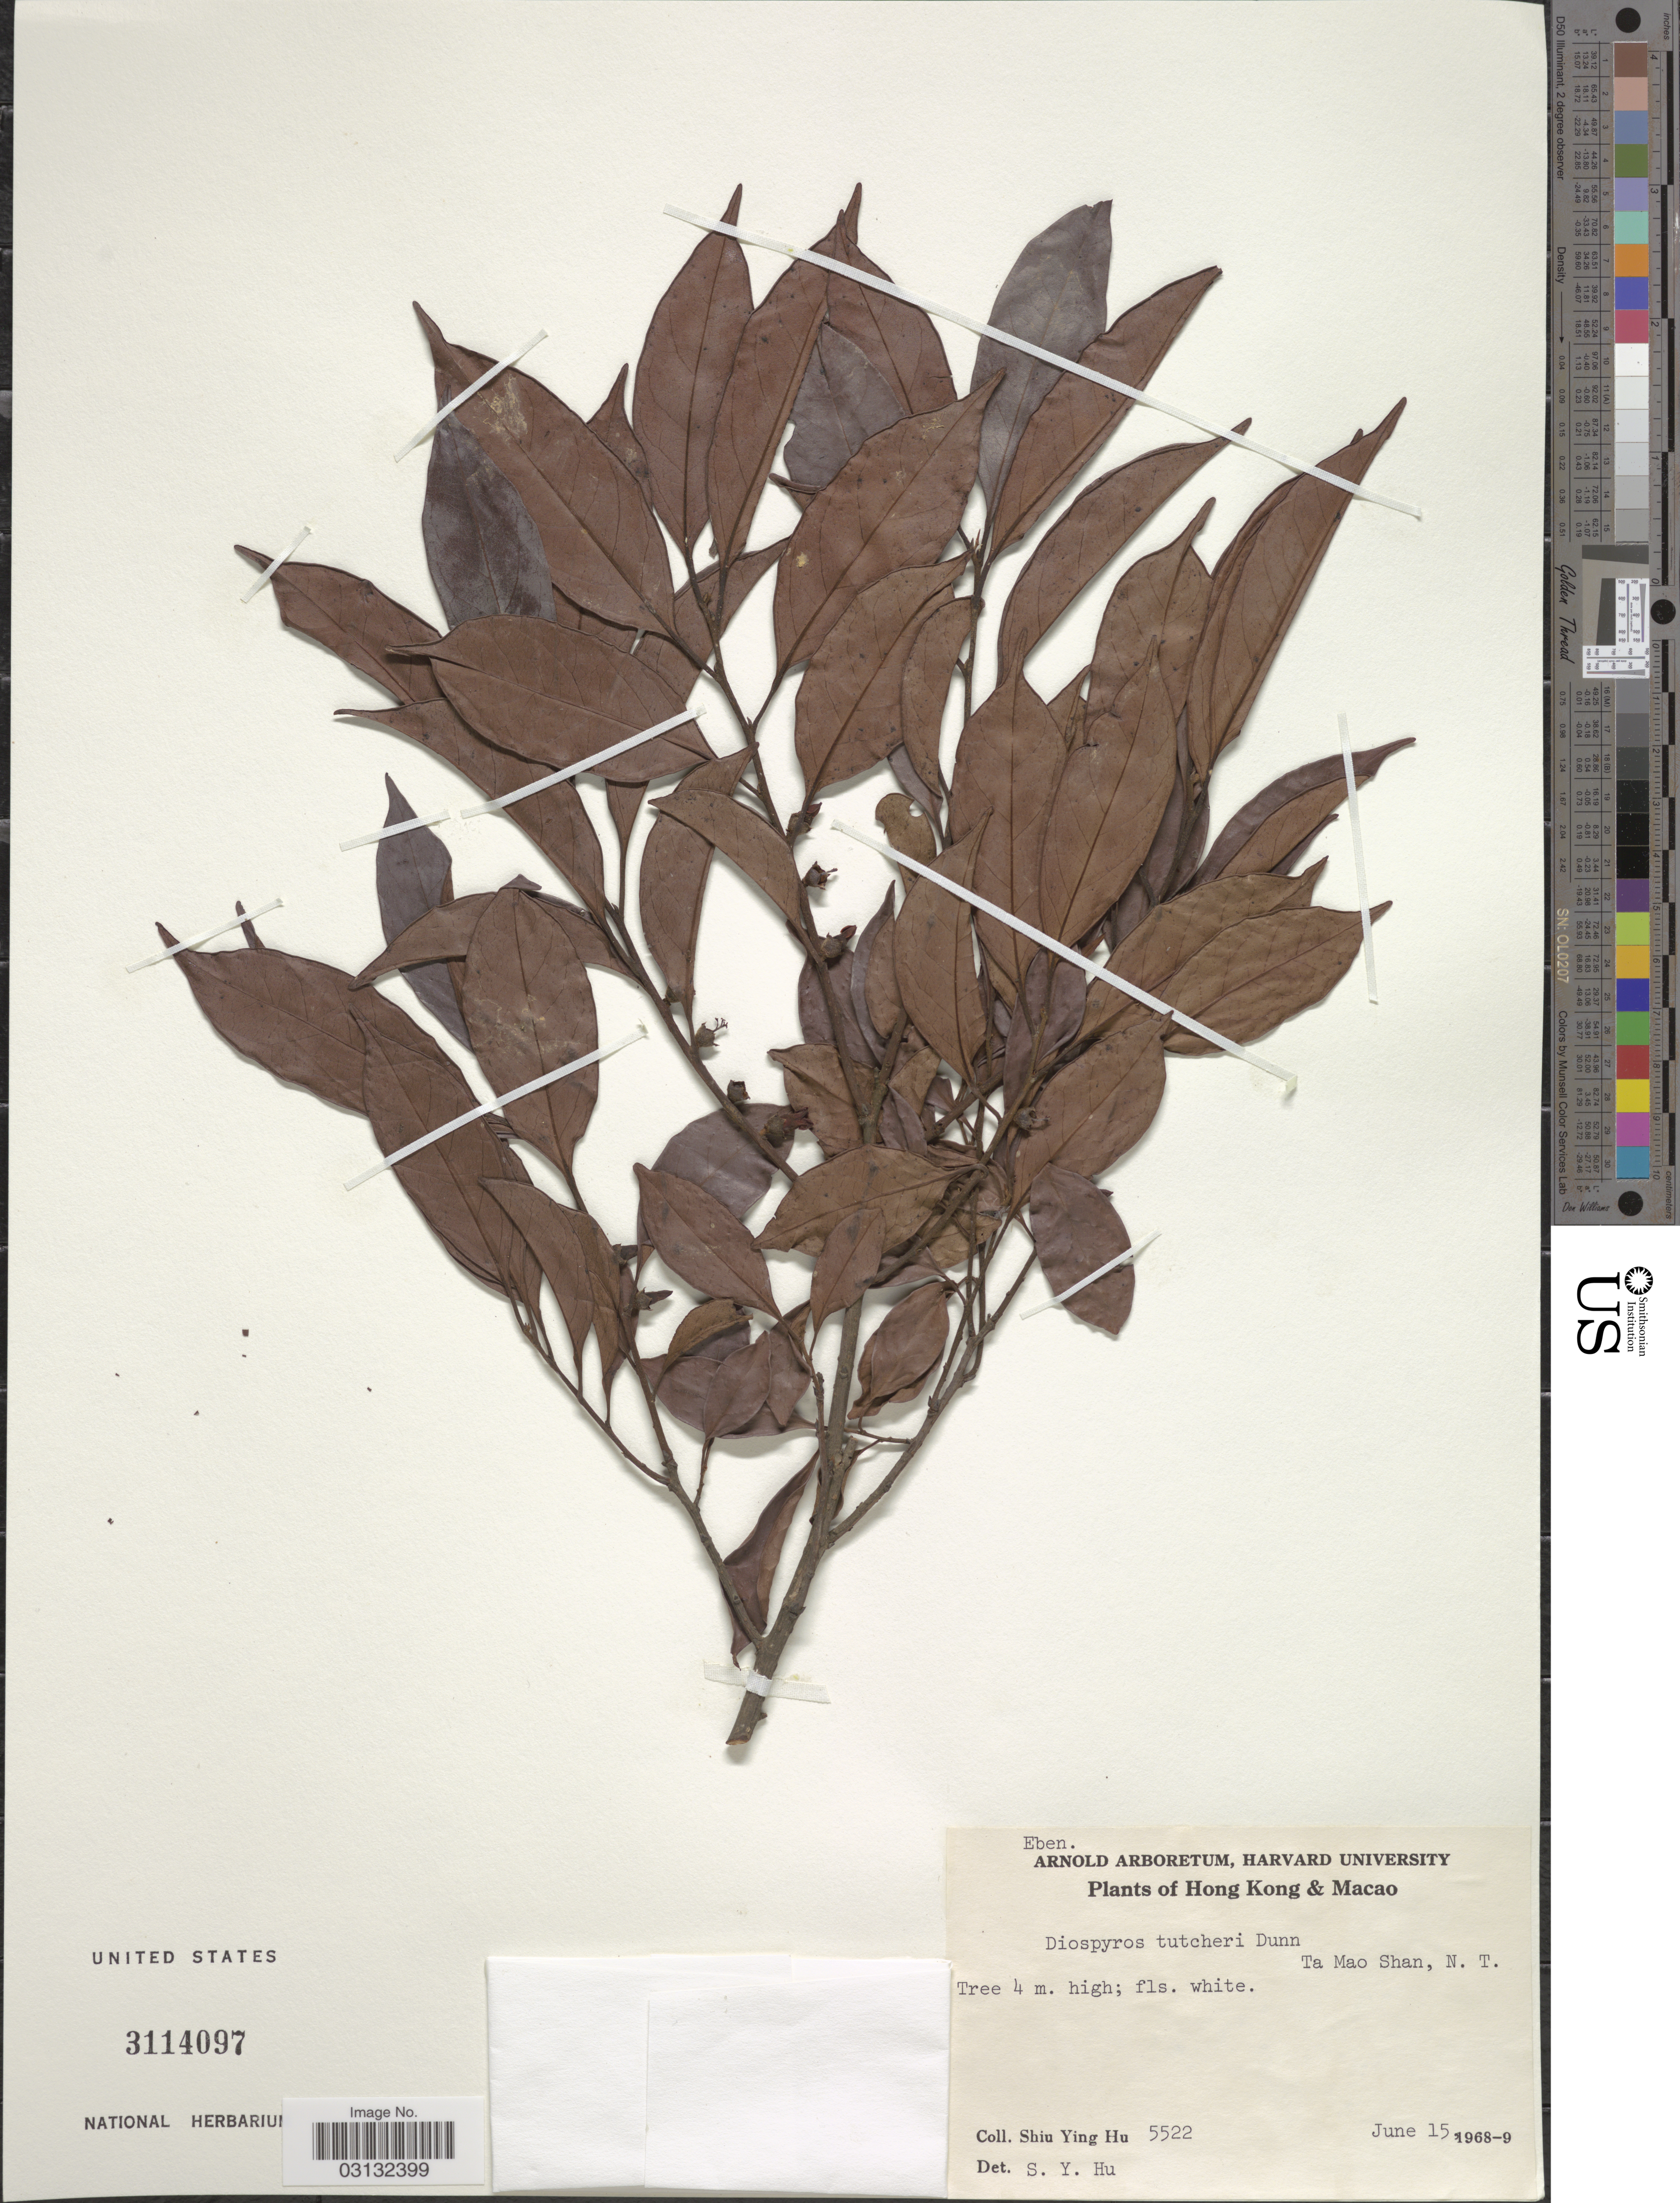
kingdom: Plantae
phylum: Tracheophyta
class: Magnoliopsida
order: Ericales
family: Ebenaceae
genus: Diospyros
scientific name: Diospyros tutcheri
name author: Dunn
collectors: S. Y. Hu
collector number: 5522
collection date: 1968-06-15/1969-06-15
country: China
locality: Hong Kong & Macao. Ta Mao Shan, N. T.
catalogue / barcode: US 3114097